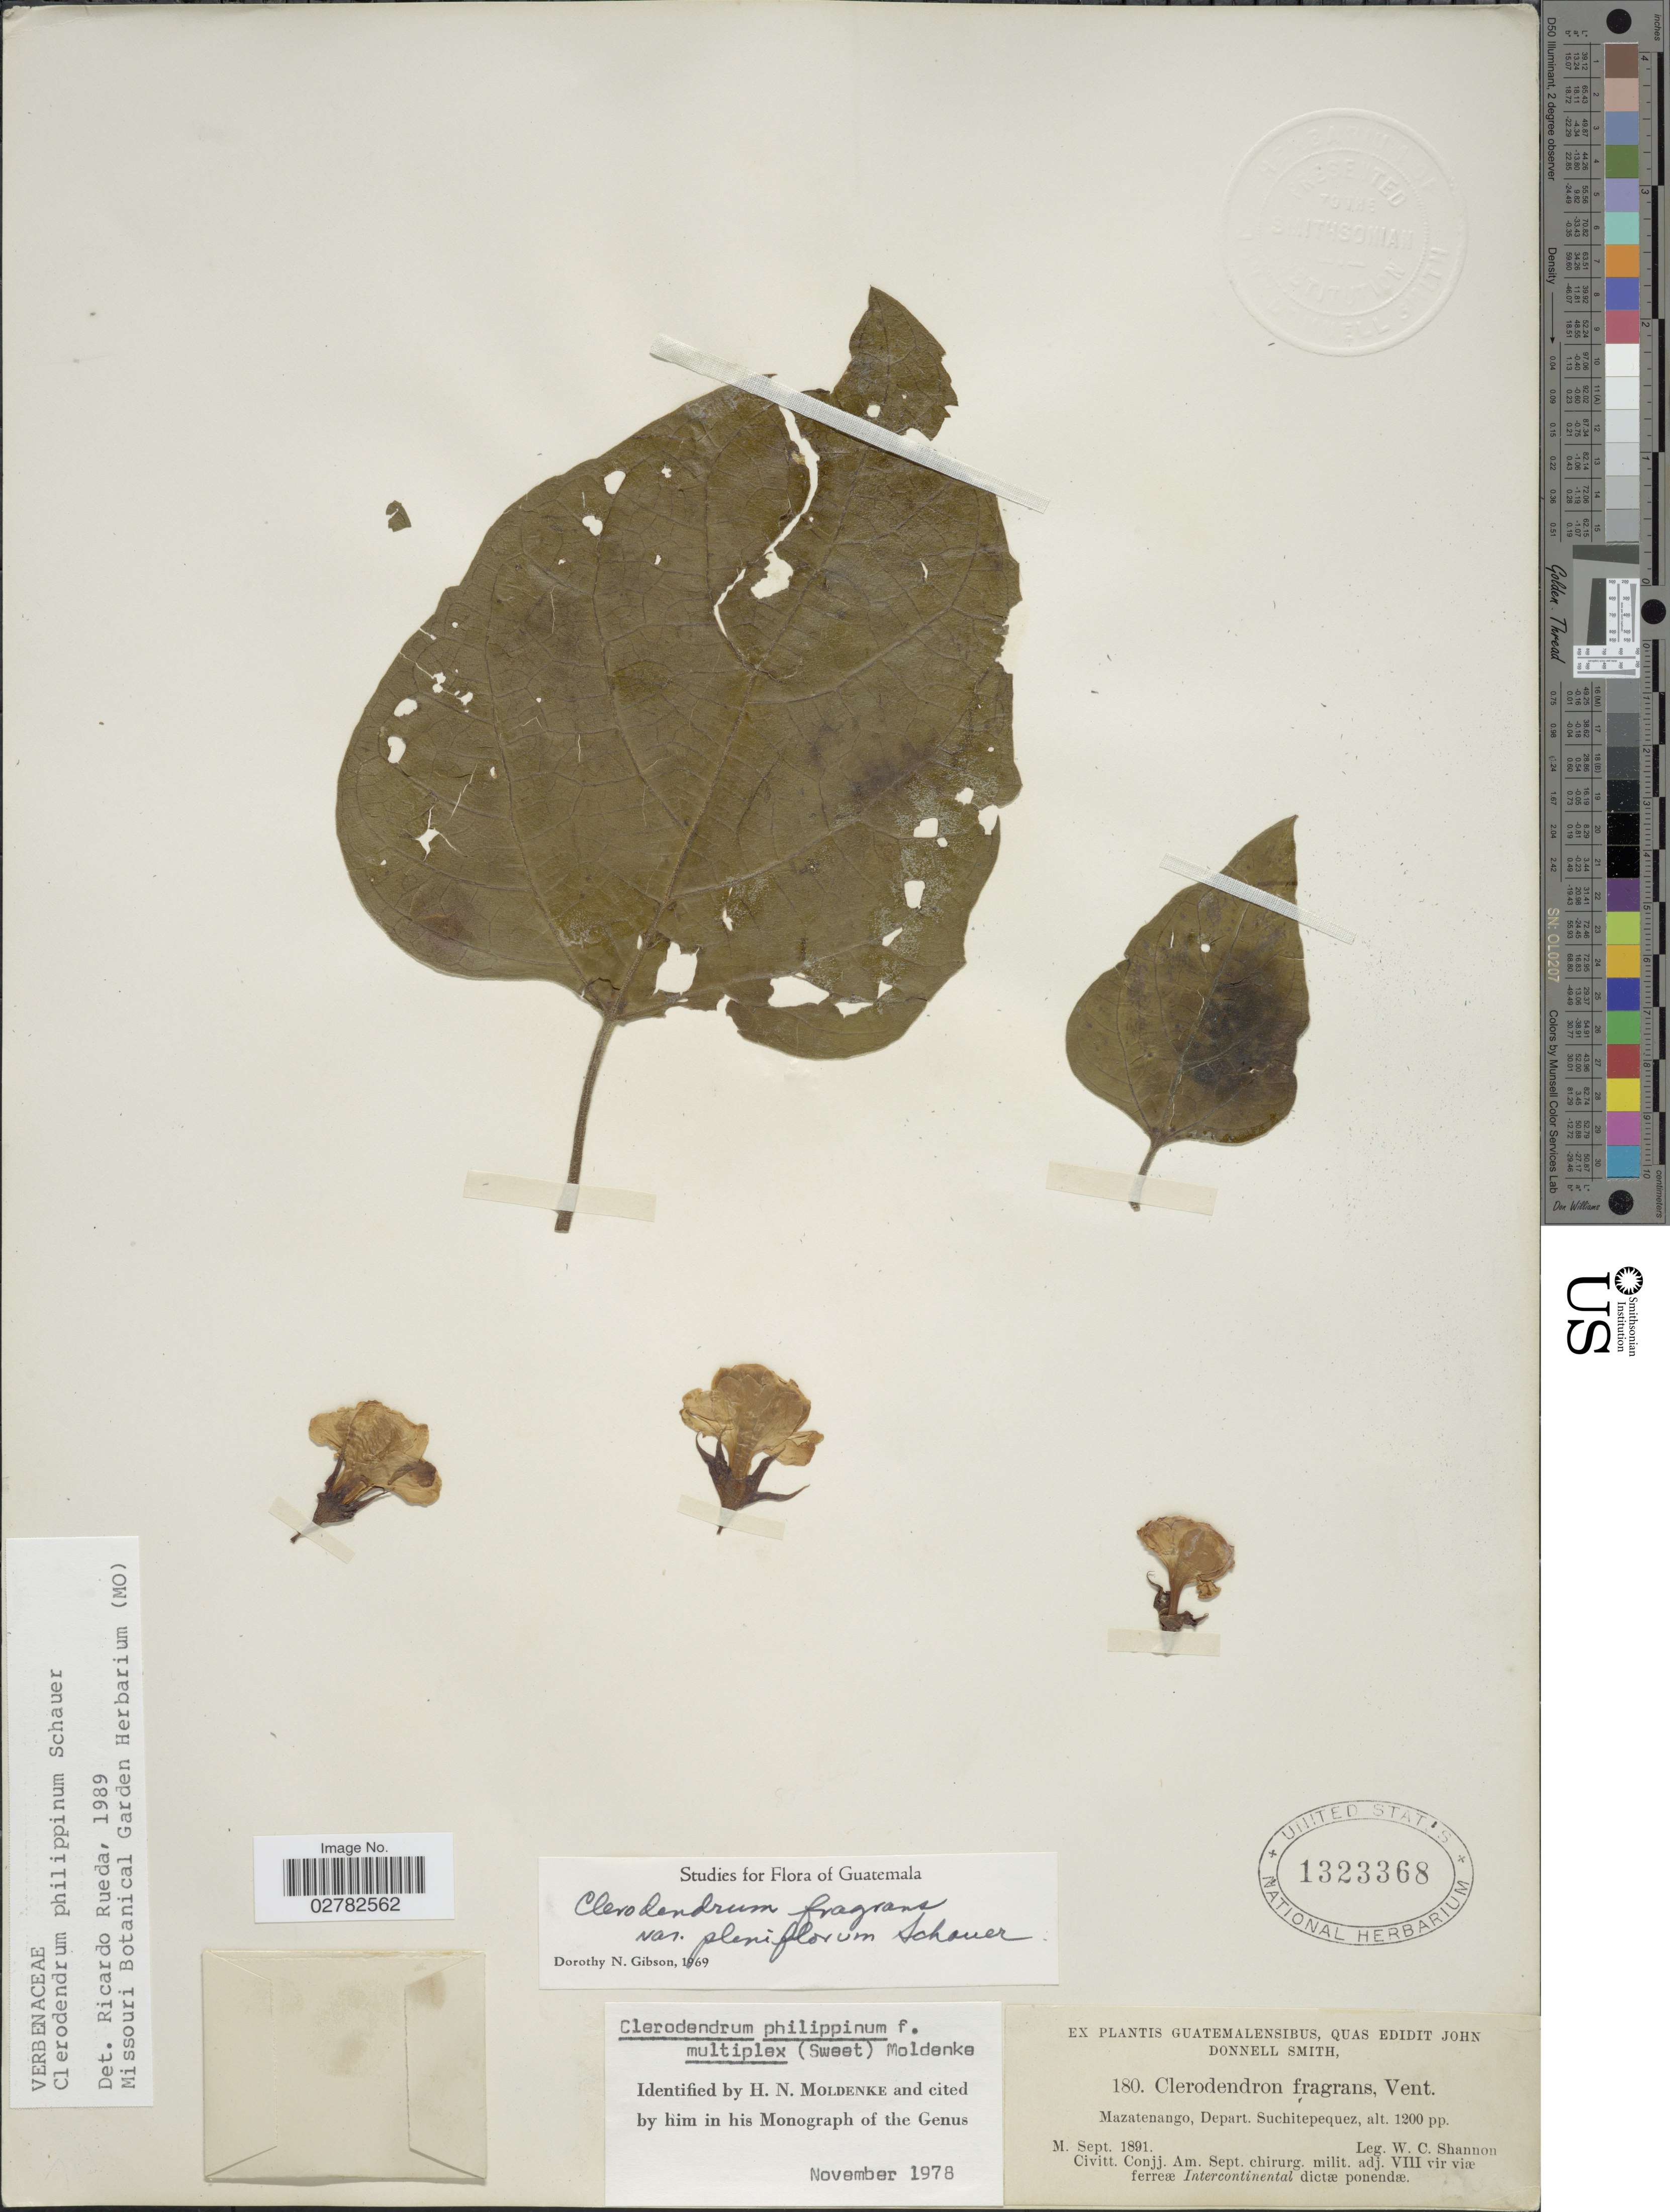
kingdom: Plantae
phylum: Tracheophyta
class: Magnoliopsida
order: Lamiales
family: Lamiaceae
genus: Clerodendrum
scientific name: Clerodendrum philippinum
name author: Schauer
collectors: W. C. Shannon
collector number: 180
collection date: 1891-09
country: Guatemala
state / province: Suchitepéquez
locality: Mazatenango, Depart. Suchitepequez.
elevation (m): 366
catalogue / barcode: US 1323368